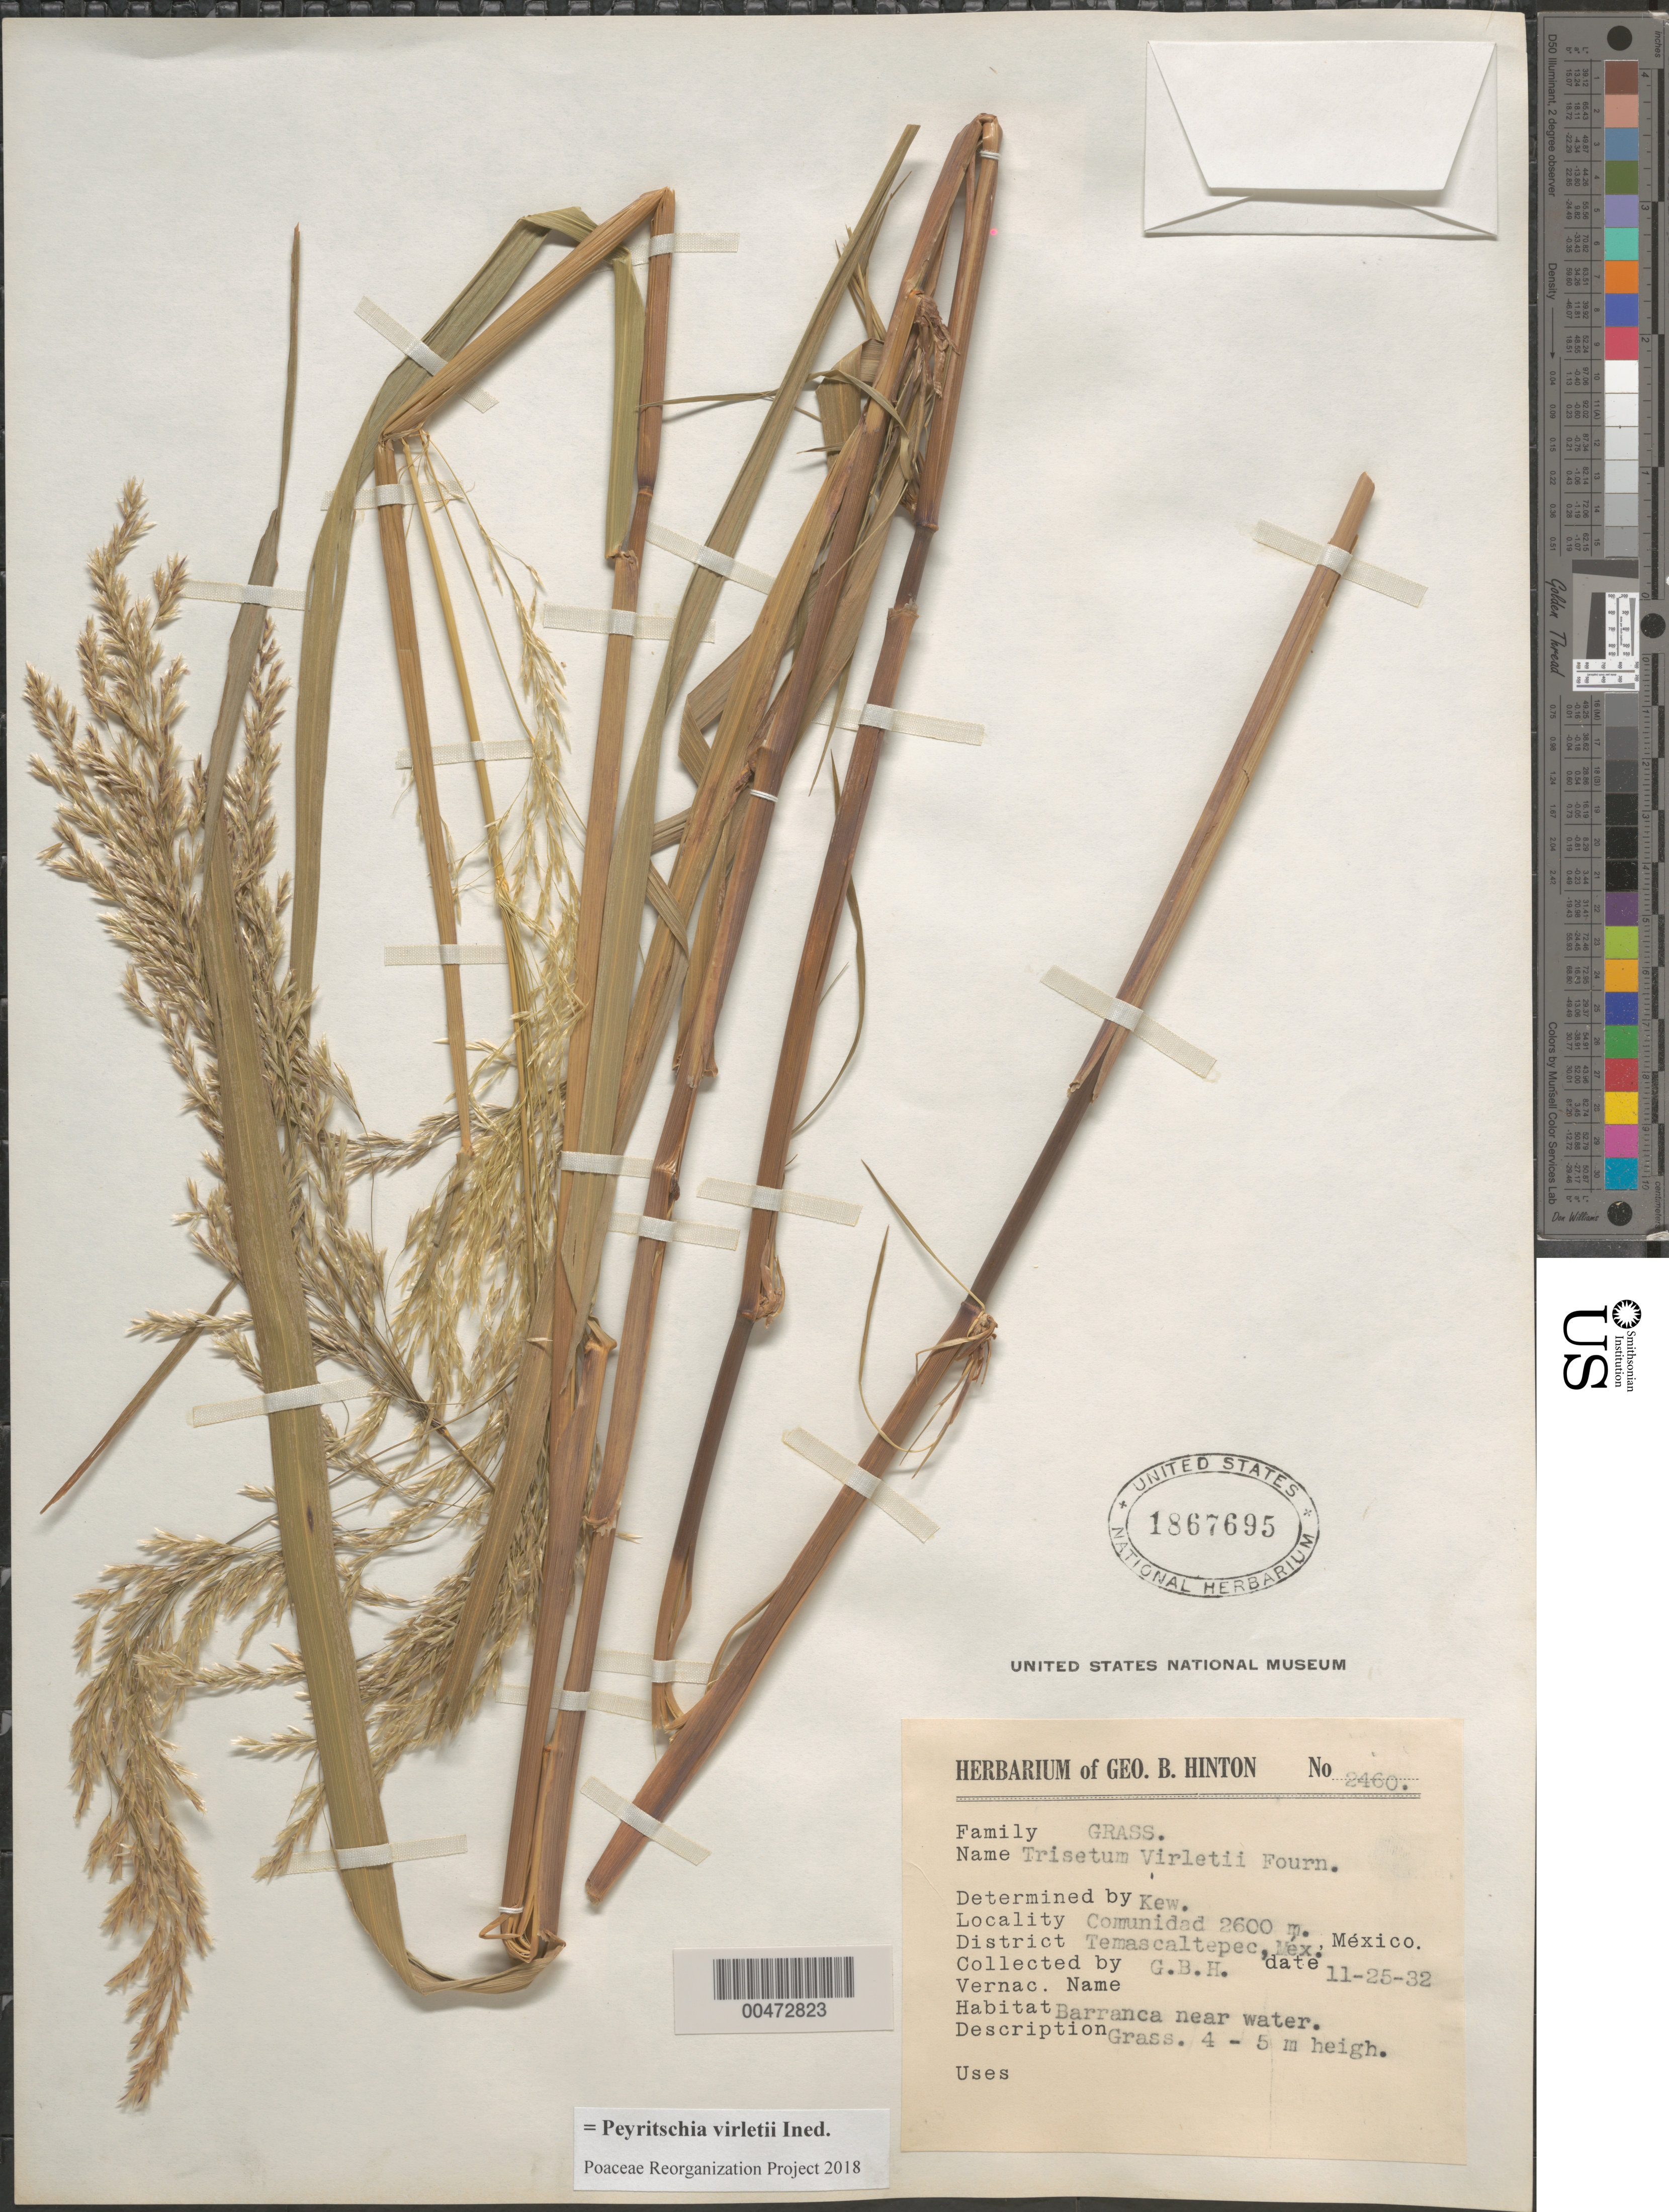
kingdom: Plantae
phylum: Tracheophyta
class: Liliopsida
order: Poales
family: Poaceae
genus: Peyritschia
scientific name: Peyritschia virletii ined.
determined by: Poaceae Reorganization Project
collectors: G. B. Hinton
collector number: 2460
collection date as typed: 25 Nov 1932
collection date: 1932-11-25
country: Mexico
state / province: México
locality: Comunidad, Temascaltepec Dist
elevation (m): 2600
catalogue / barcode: US 1867695